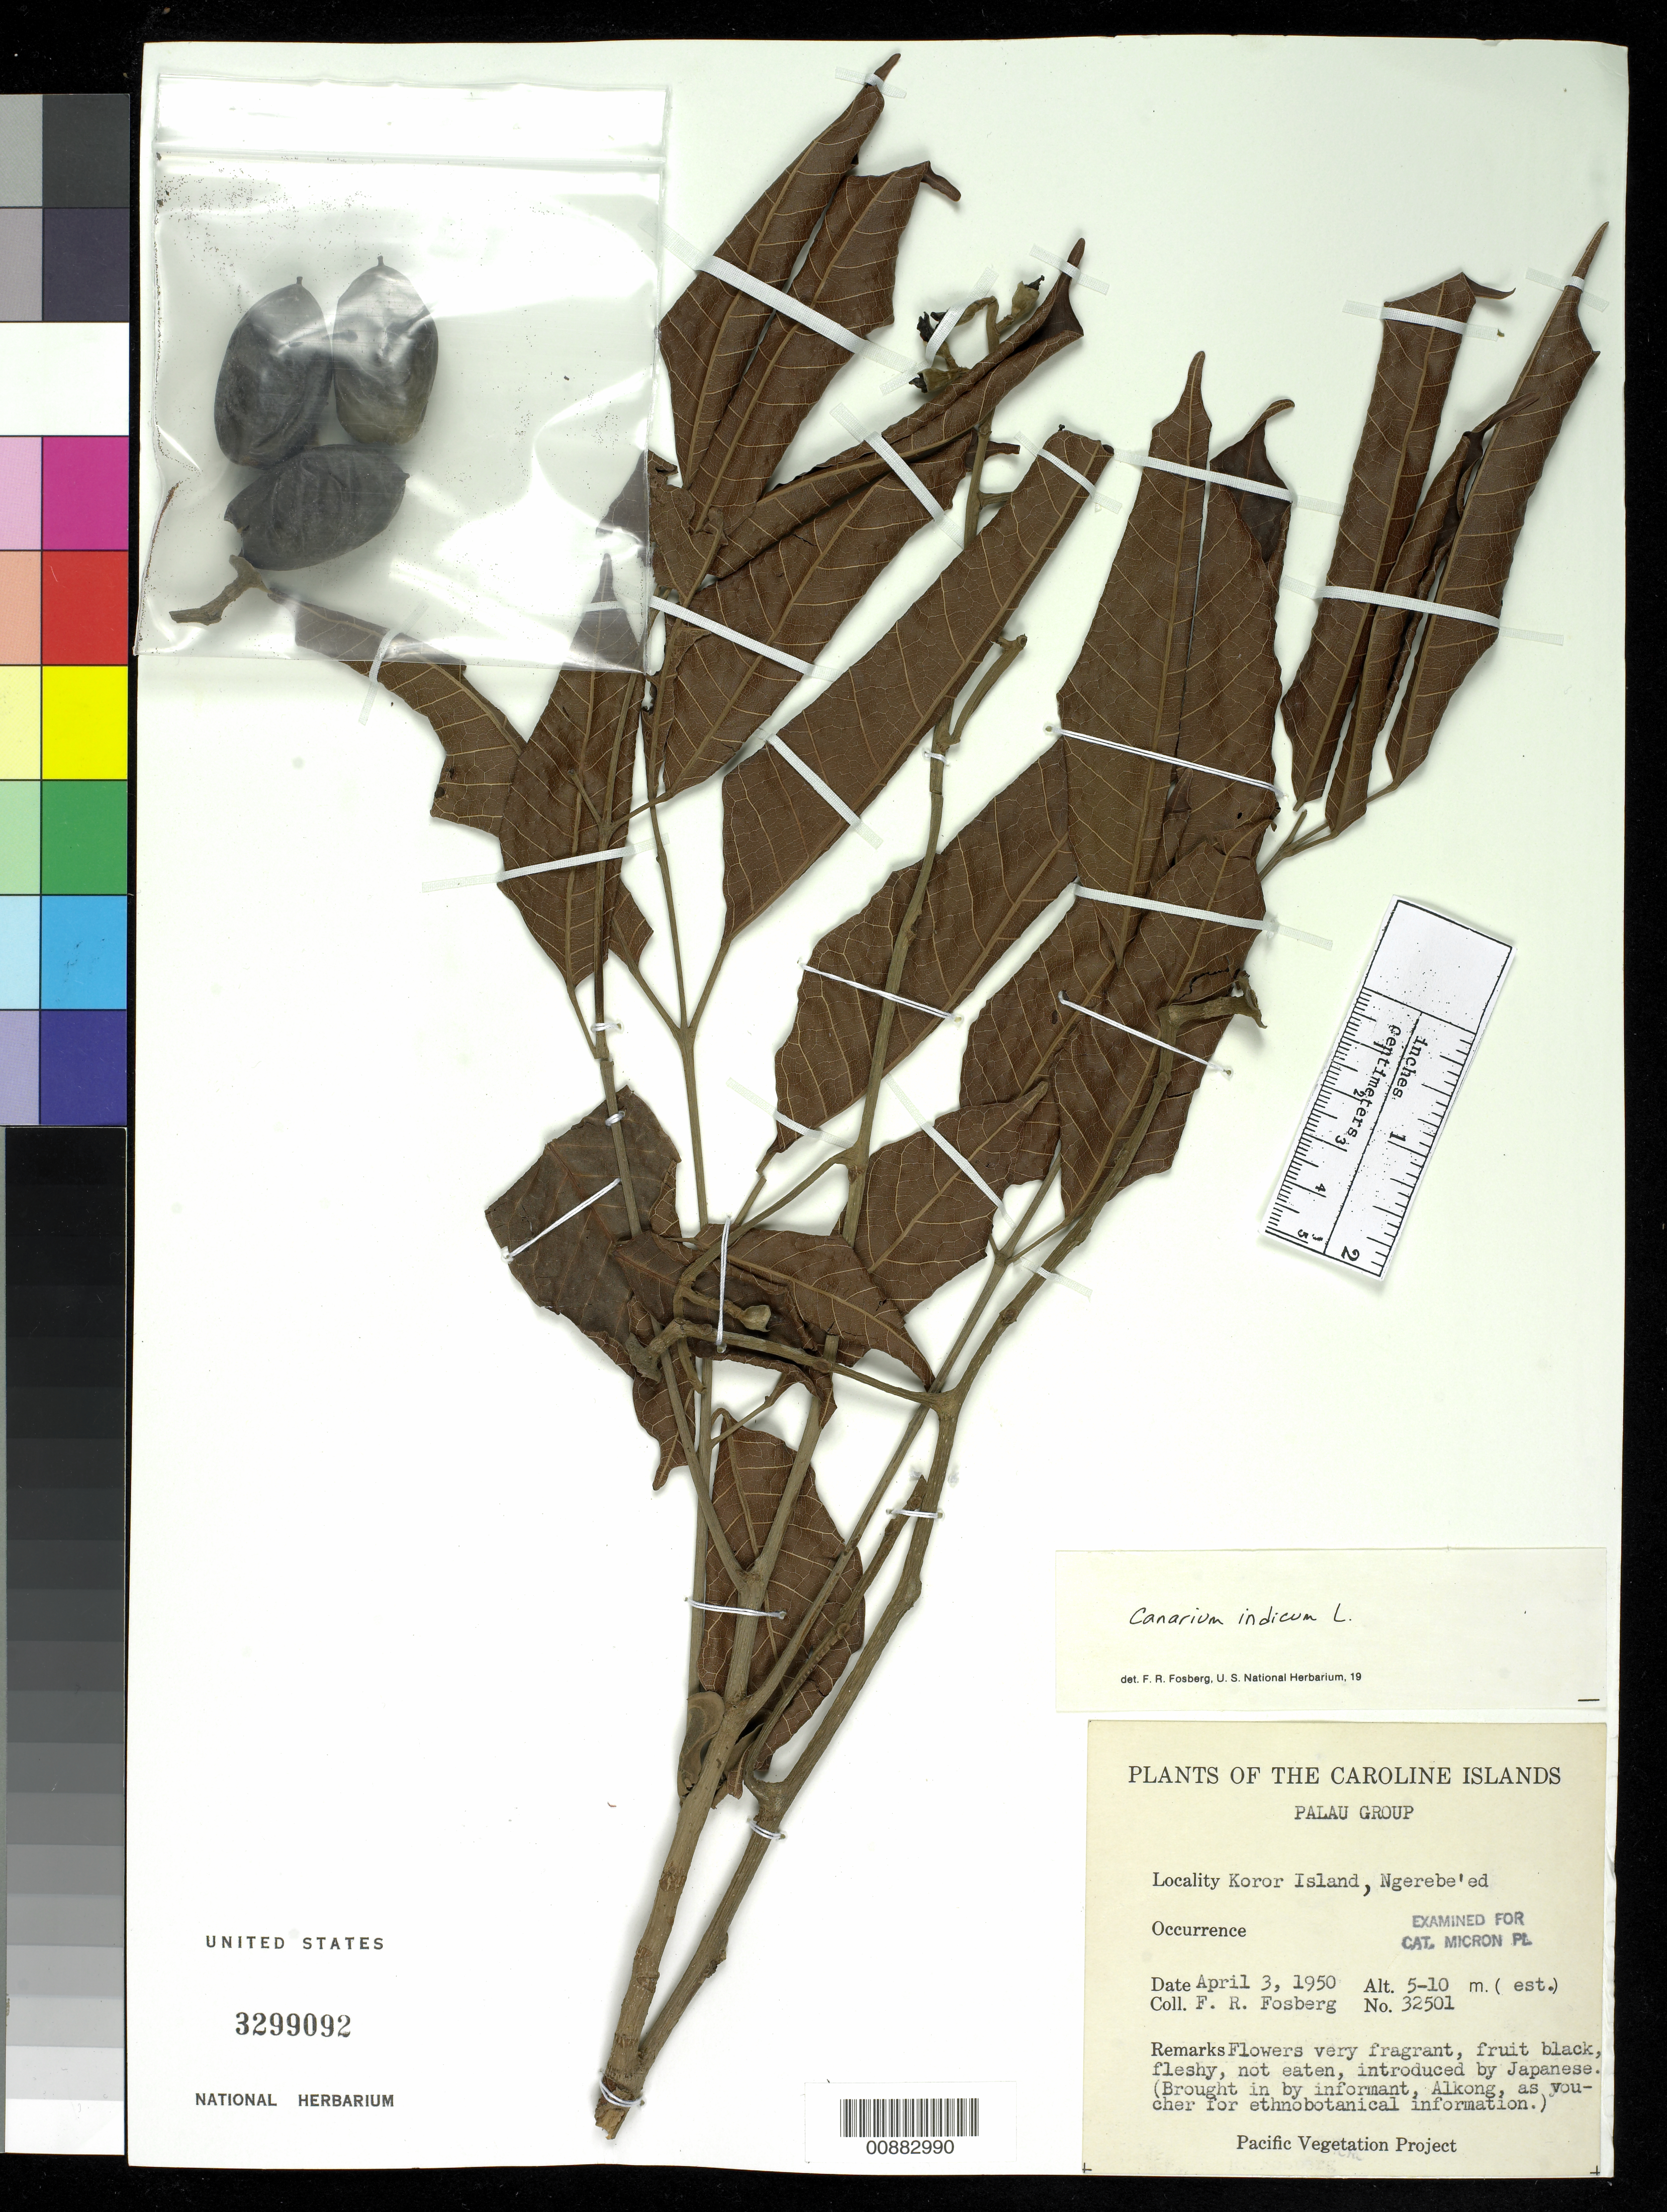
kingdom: Plantae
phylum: Tracheophyta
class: Magnoliopsida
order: Sapindales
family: Burseraceae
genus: Canarium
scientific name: Canarium indicum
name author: L.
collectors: F. R. Fosberg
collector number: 32501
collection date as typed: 03 Apr 1950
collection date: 1950-04-03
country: Palau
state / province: Koror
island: Oreor (Koror)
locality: Ngerebe'ed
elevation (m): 5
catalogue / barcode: US 3299092